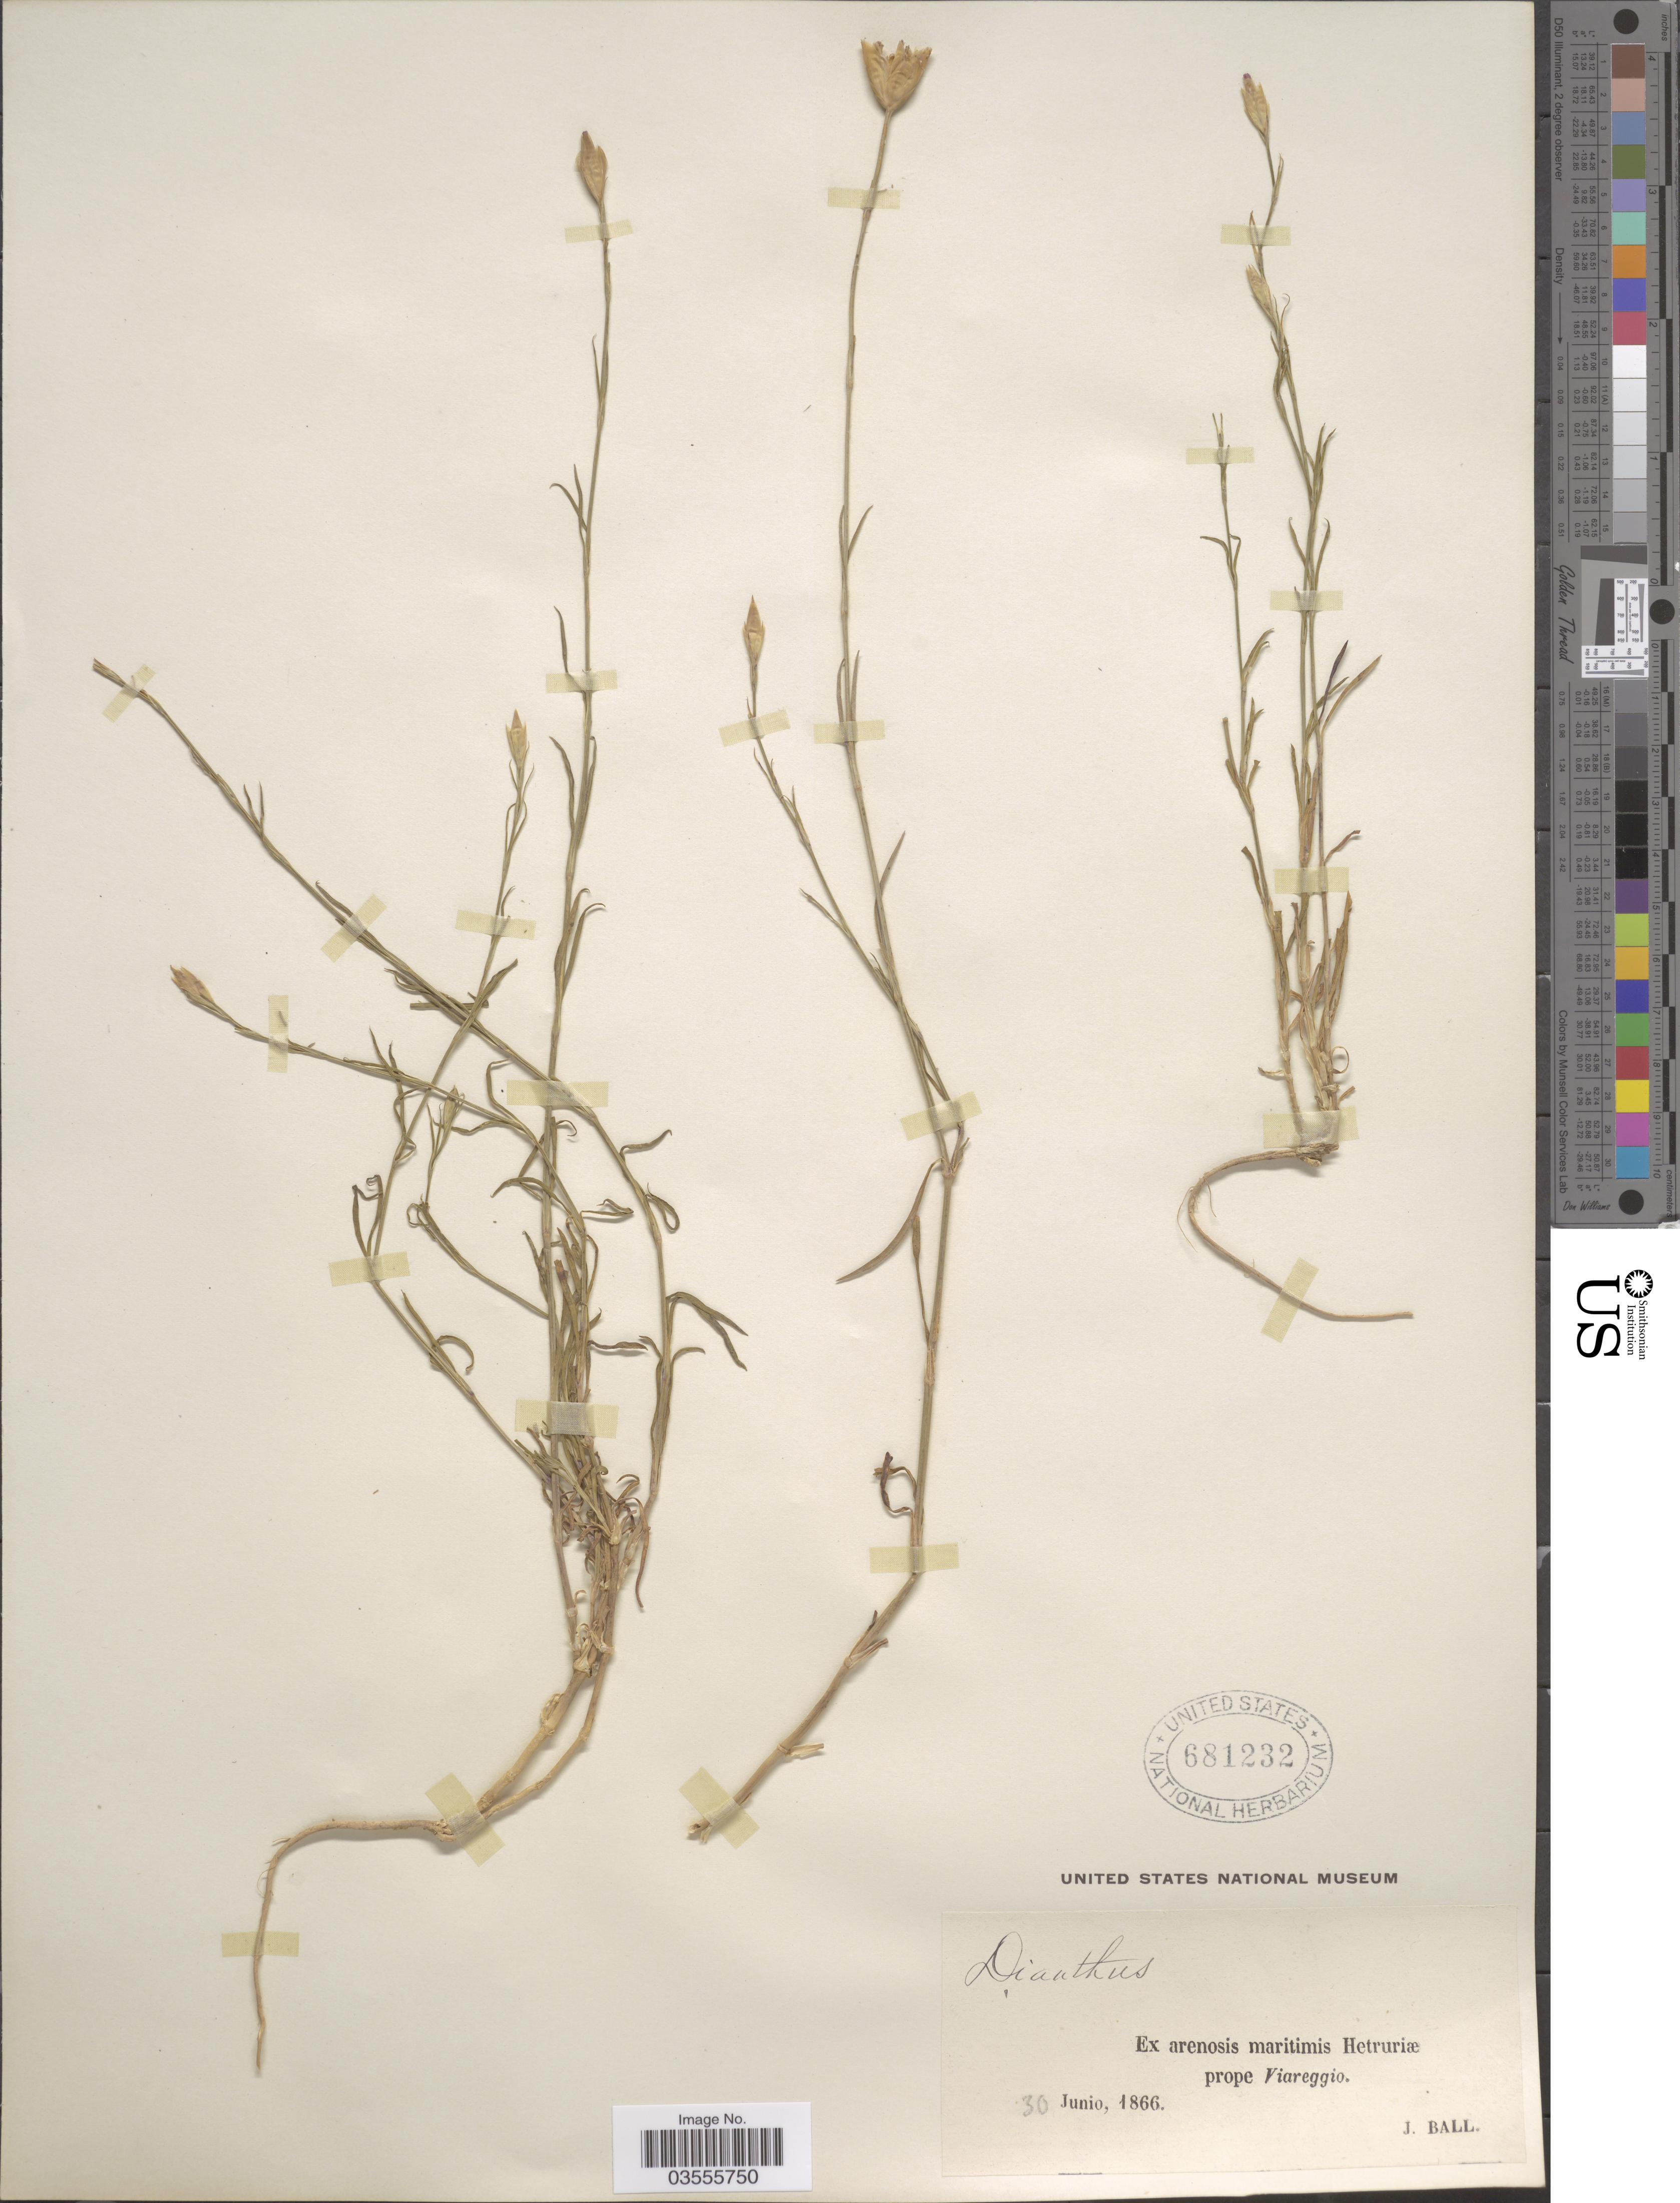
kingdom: Plantae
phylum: Tracheophyta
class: Magnoliopsida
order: Caryophyllales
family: Caryophyllaceae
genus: Petrorhagia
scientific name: Petrorhagia prolifera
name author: (L.) P.W. Ball & Heywood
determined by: Rabeler, R. K.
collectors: J. Ball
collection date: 1866-06-30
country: Italy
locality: Ex arenosis maritimis Hetruriæ prope Viareggio.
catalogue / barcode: US 681232